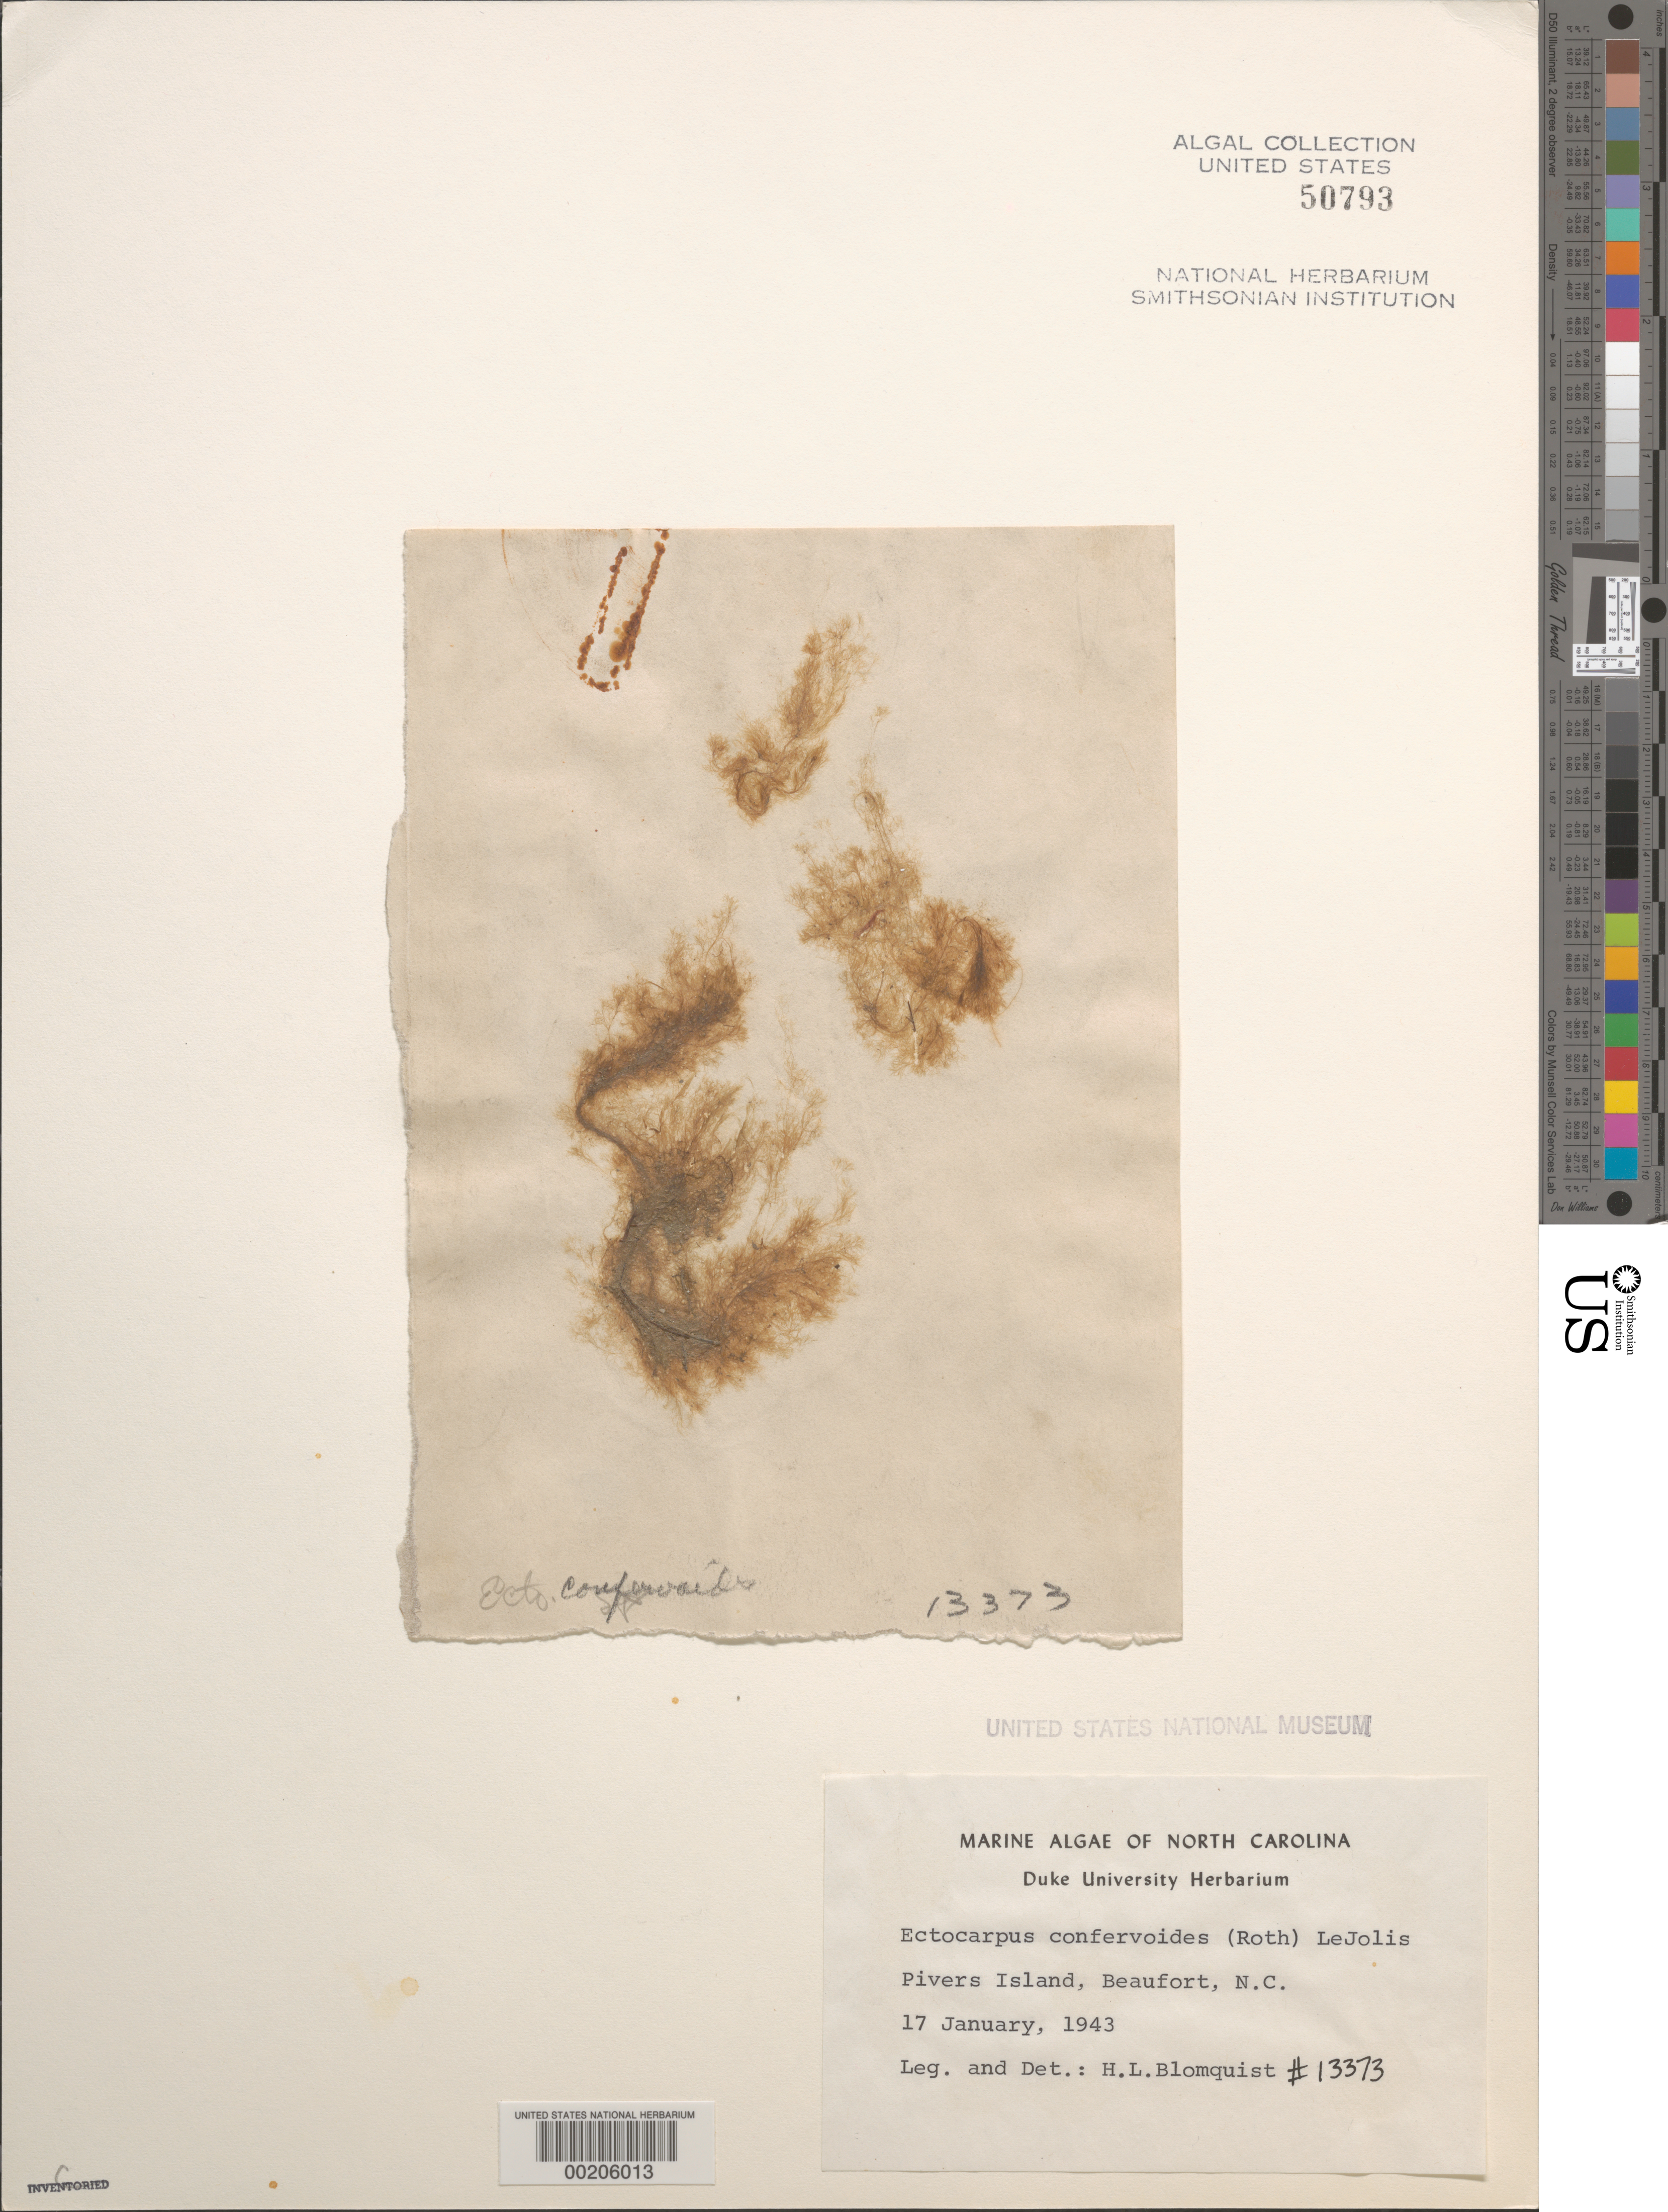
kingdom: Chromista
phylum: Ochrophyta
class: Phaeophyceae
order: Ectocarpales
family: Ectocarpaceae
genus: Ectocarpus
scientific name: Ectocarpus siliculosus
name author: (Dillwyn) Lyngbye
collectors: H. Blomquist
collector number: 13373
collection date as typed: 17 Jan 1943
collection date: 1943-01-17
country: United States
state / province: North Carolina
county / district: Carteret County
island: Pivers Island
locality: Beaufort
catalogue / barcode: US 50793